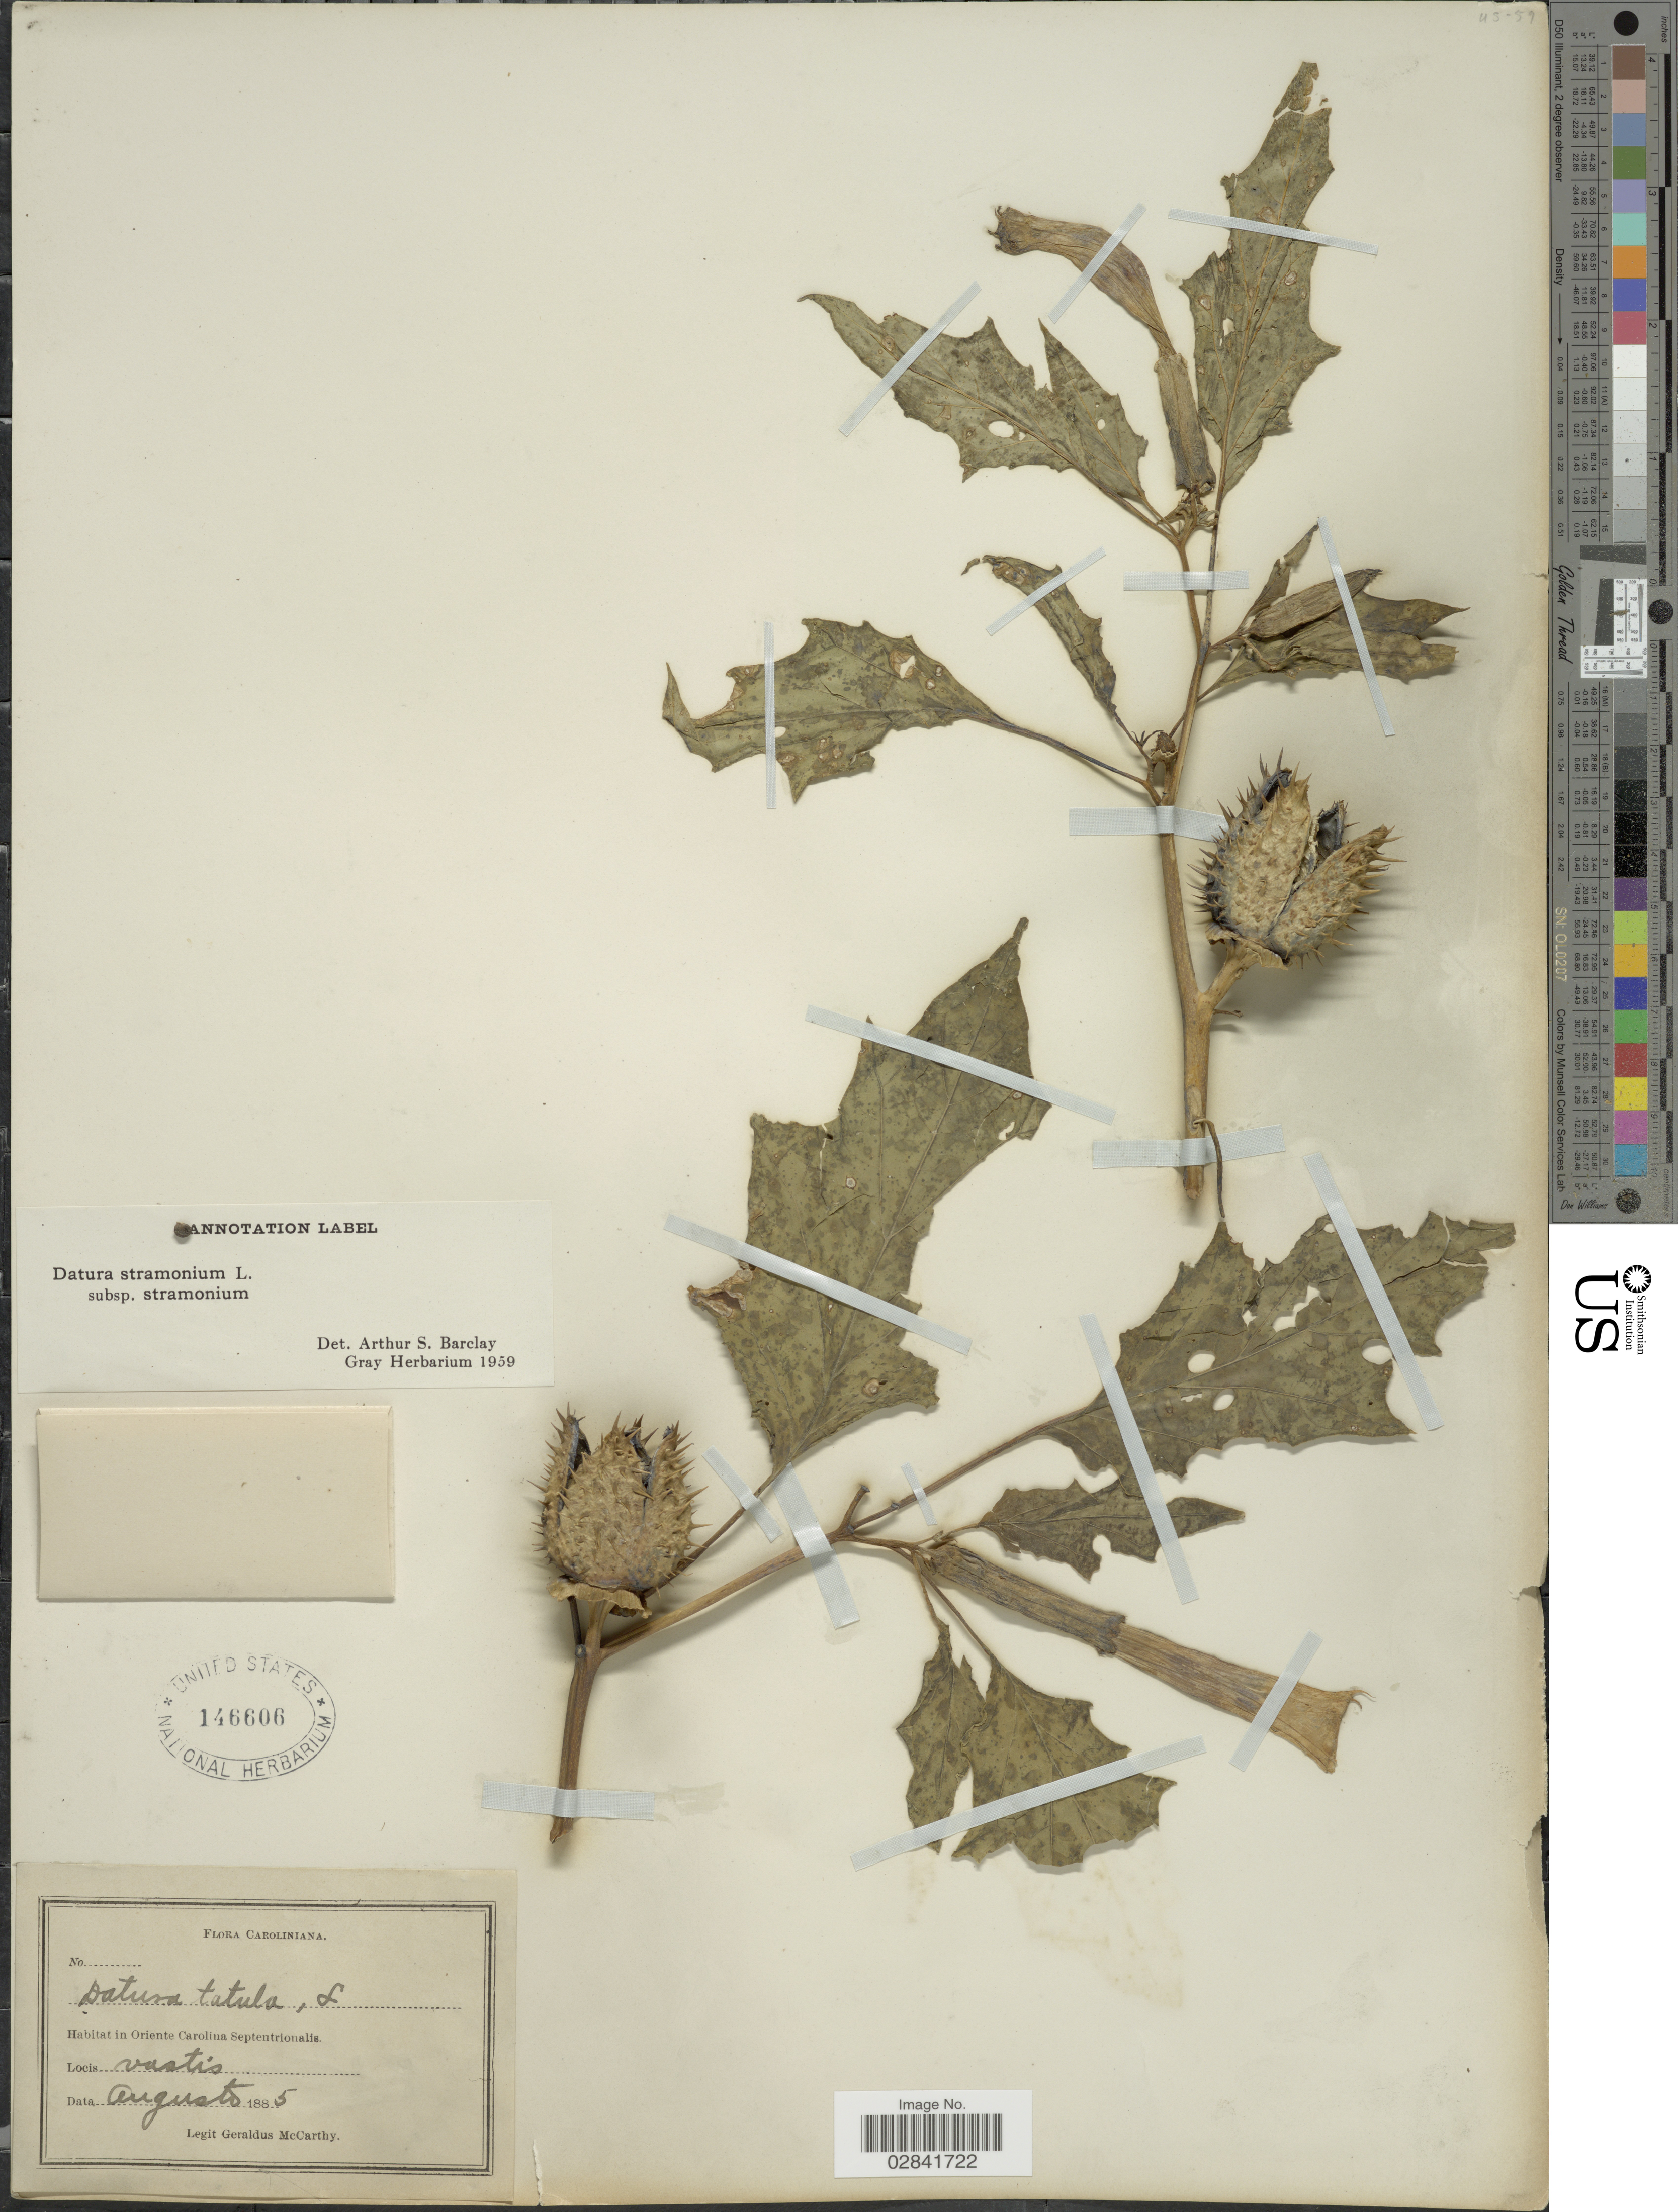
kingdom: Plantae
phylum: Tracheophyta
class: Magnoliopsida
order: Solanales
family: Solanaceae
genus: Datura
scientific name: Datura stramonium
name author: L.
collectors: M. McCarthy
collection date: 1885-08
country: United States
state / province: North Carolina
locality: Caroliniana. In Oriente Carolina Septentrionalis.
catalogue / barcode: US 146606